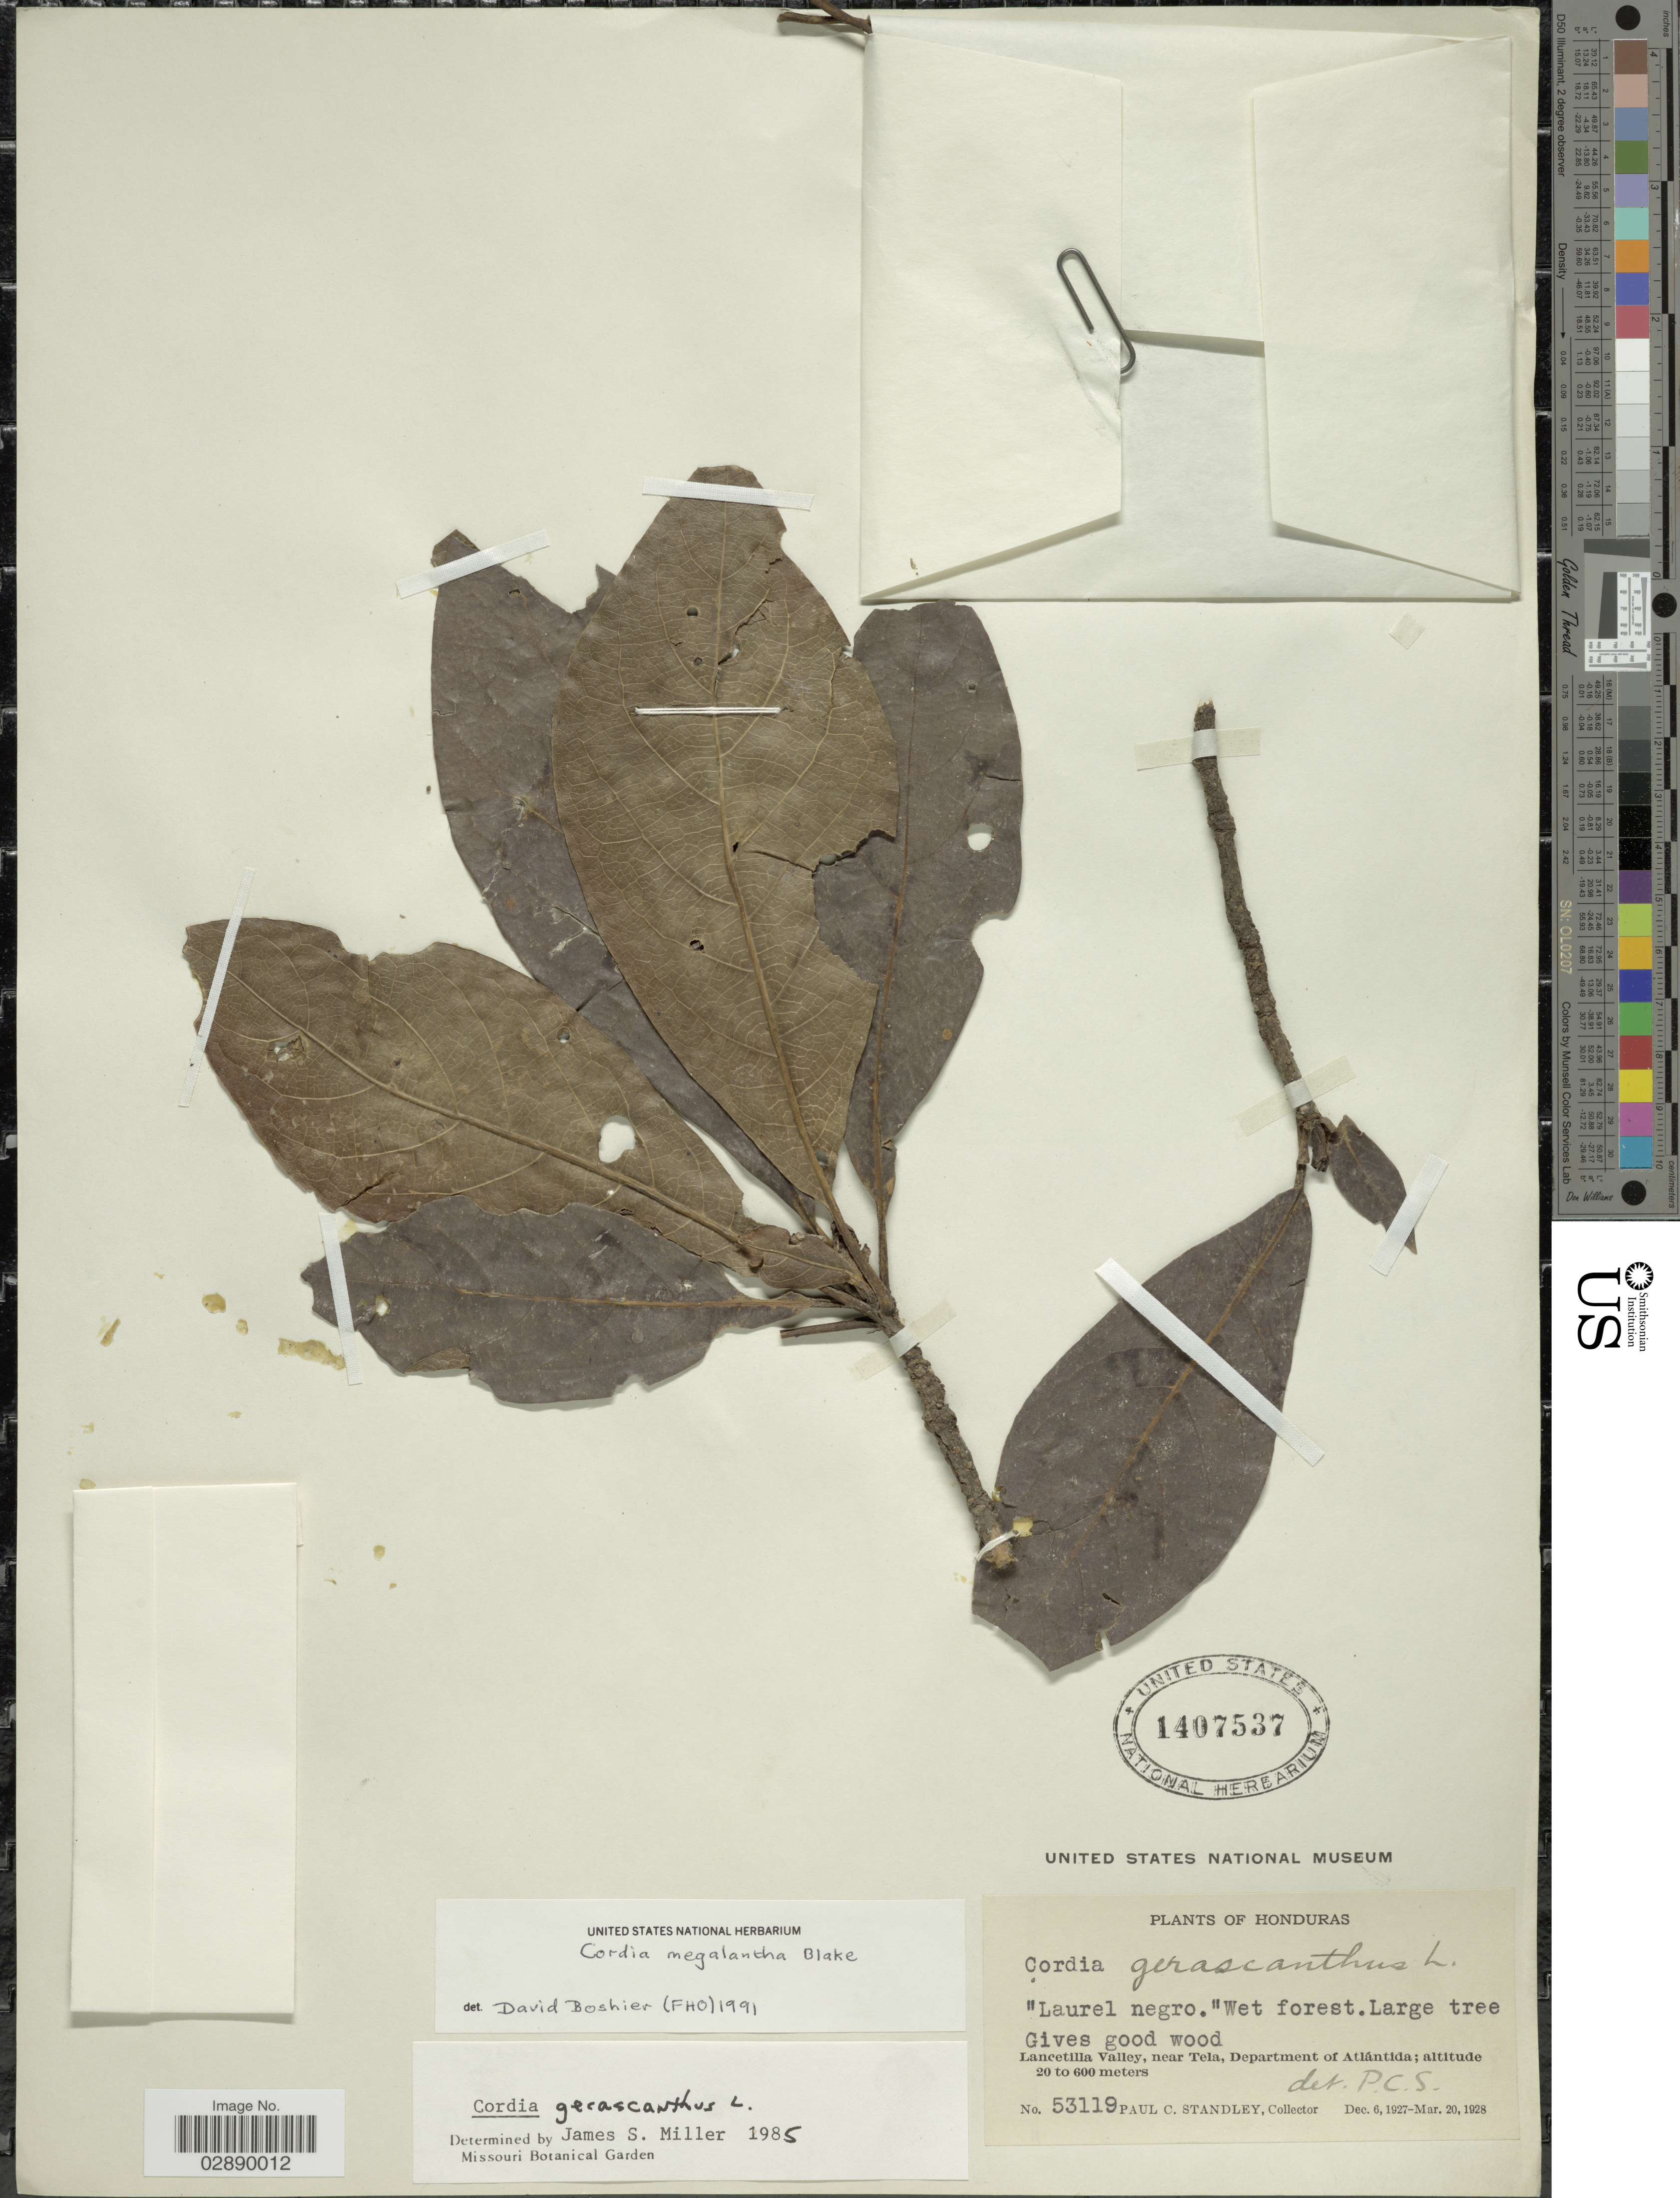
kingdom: Plantae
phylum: Tracheophyta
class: Magnoliopsida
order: Boraginales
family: Cordiaceae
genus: Cordia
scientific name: Cordia megalantha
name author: S.F. Blake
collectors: P. C. Standley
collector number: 53119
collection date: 1927-12-06/1928-03-20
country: Honduras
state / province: Atlántida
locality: Lancetilla Valley, near Tela, Department of Atlántida.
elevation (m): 20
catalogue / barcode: US 1407537